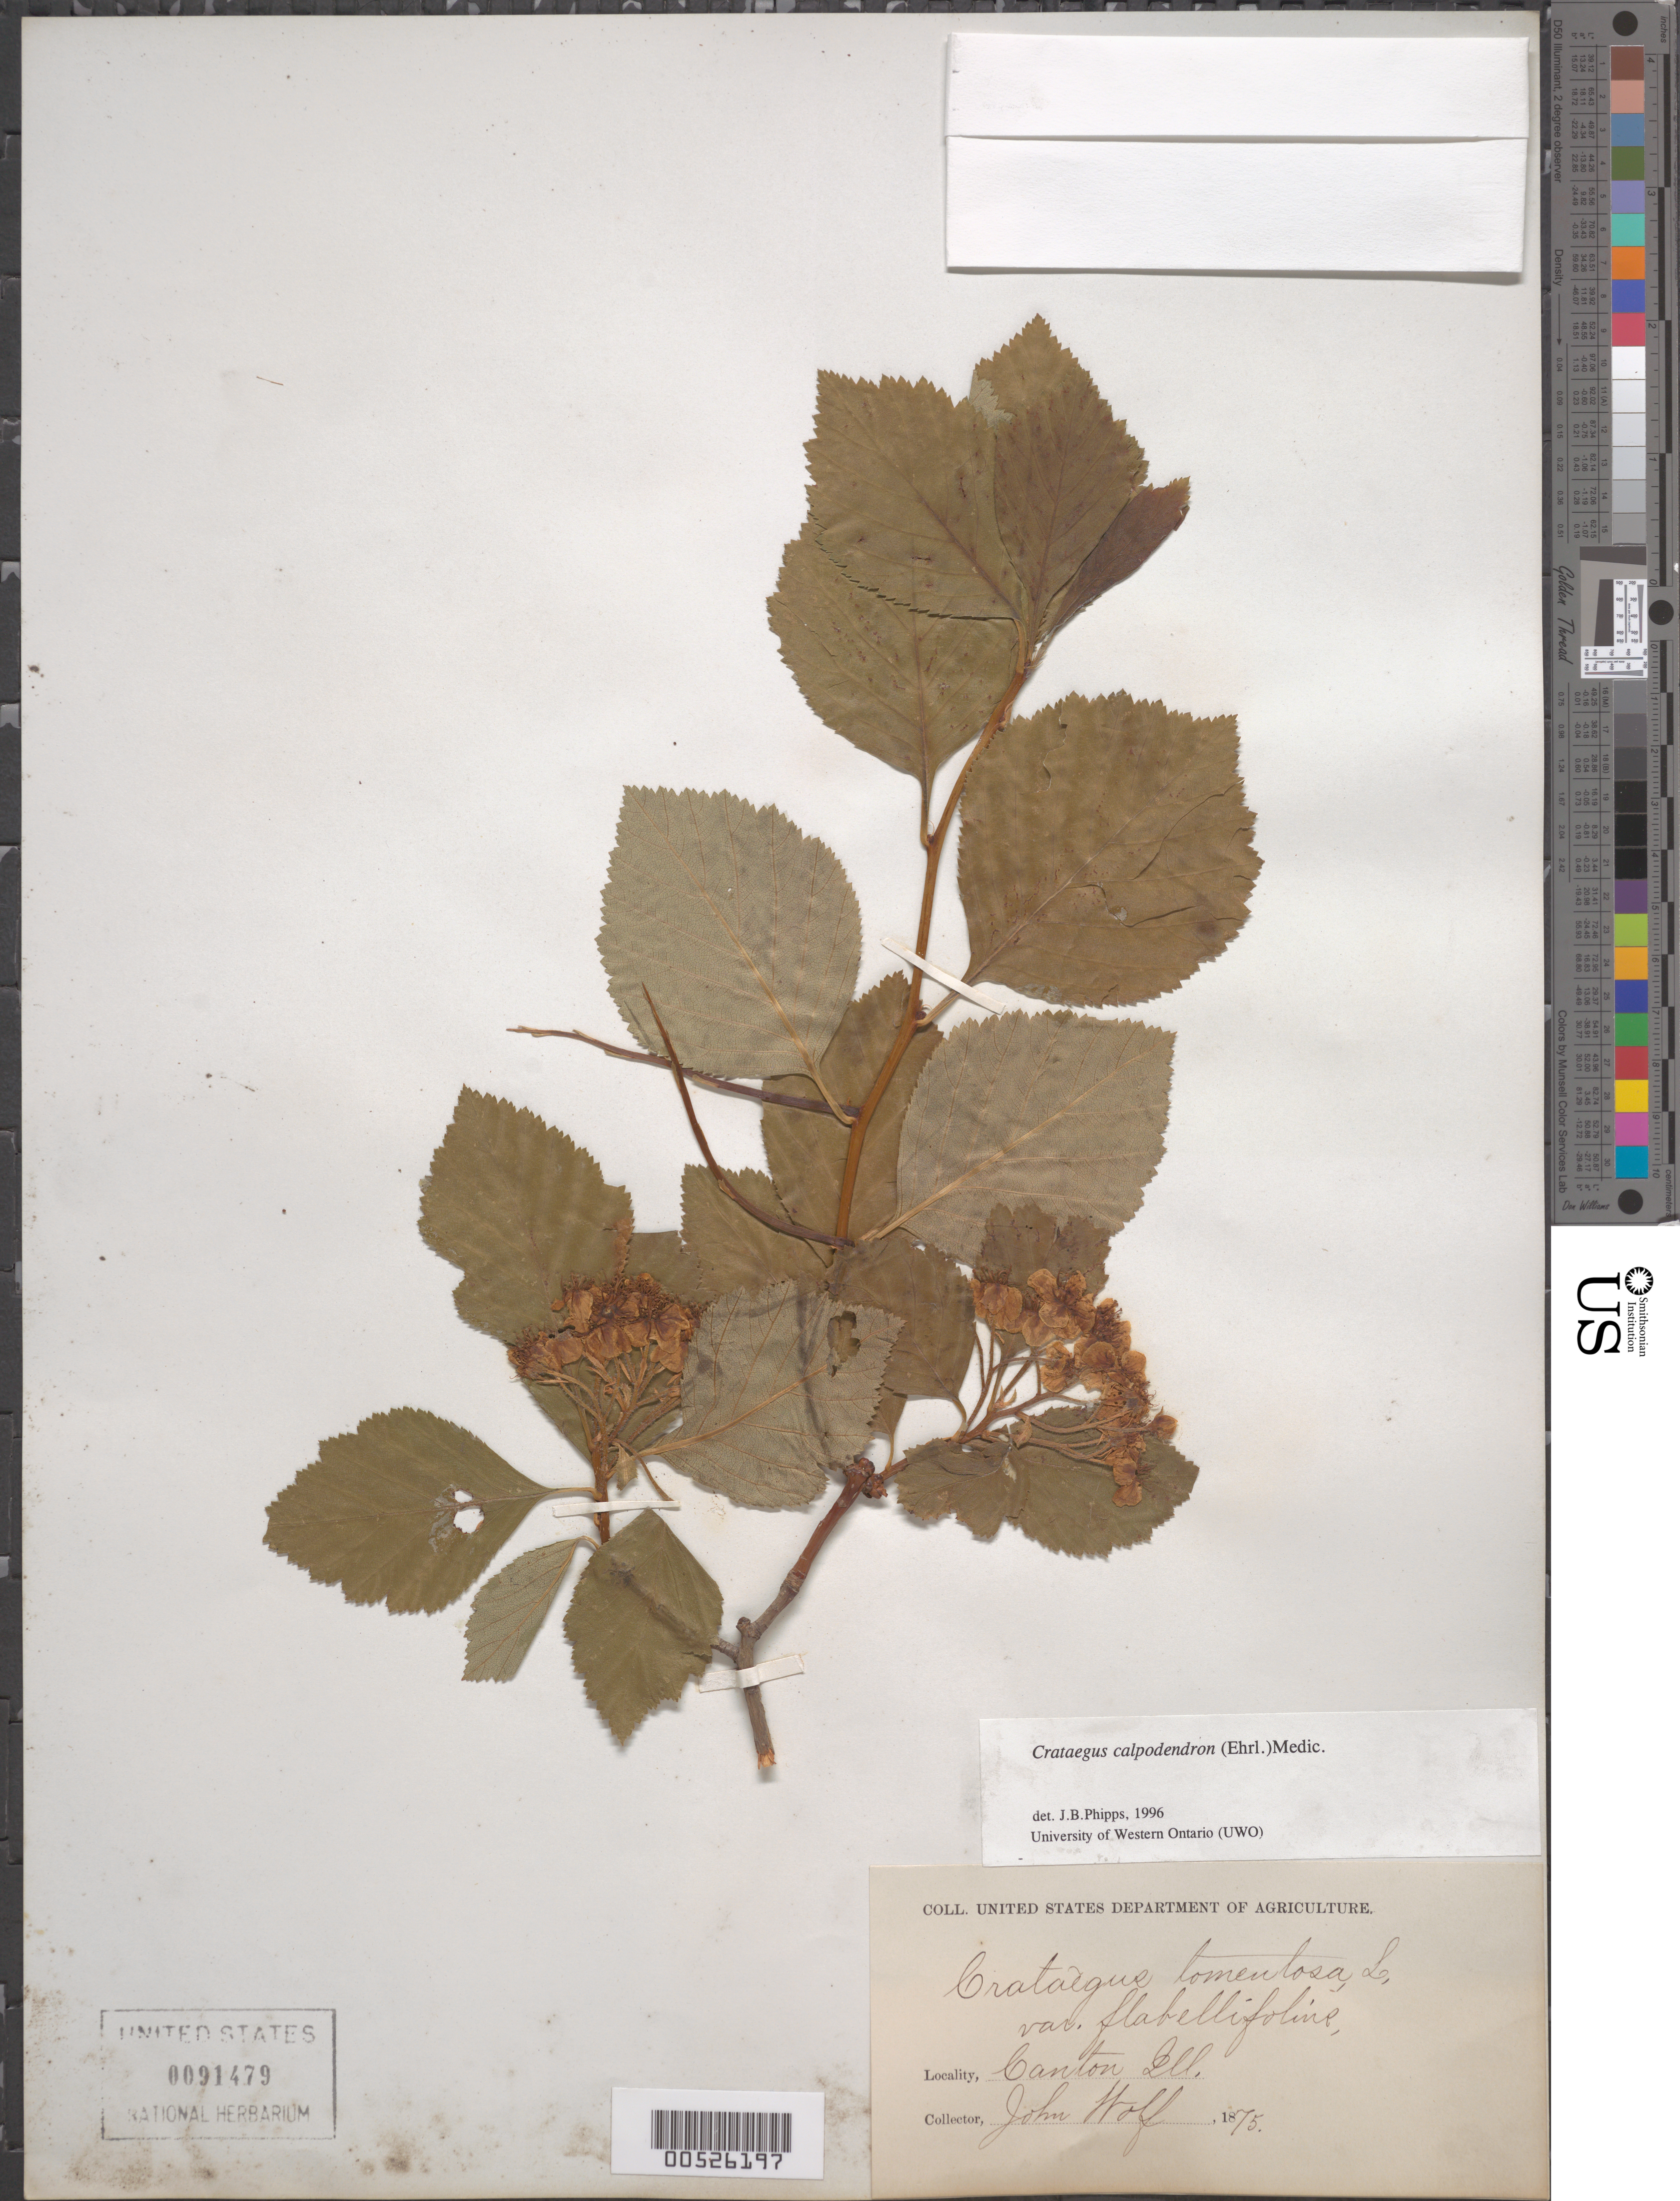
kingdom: Plantae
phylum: Tracheophyta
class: Magnoliopsida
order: Rosales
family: Rosaceae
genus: Crataegus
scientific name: Crataegus calpodendron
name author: (Ehrh.) Medik.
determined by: Phipps, James B., (UWO), University of Western Ontario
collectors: J. Wolf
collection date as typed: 1875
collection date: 1875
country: United States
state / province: Illinois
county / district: Fulton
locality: Canton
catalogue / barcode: US 91479